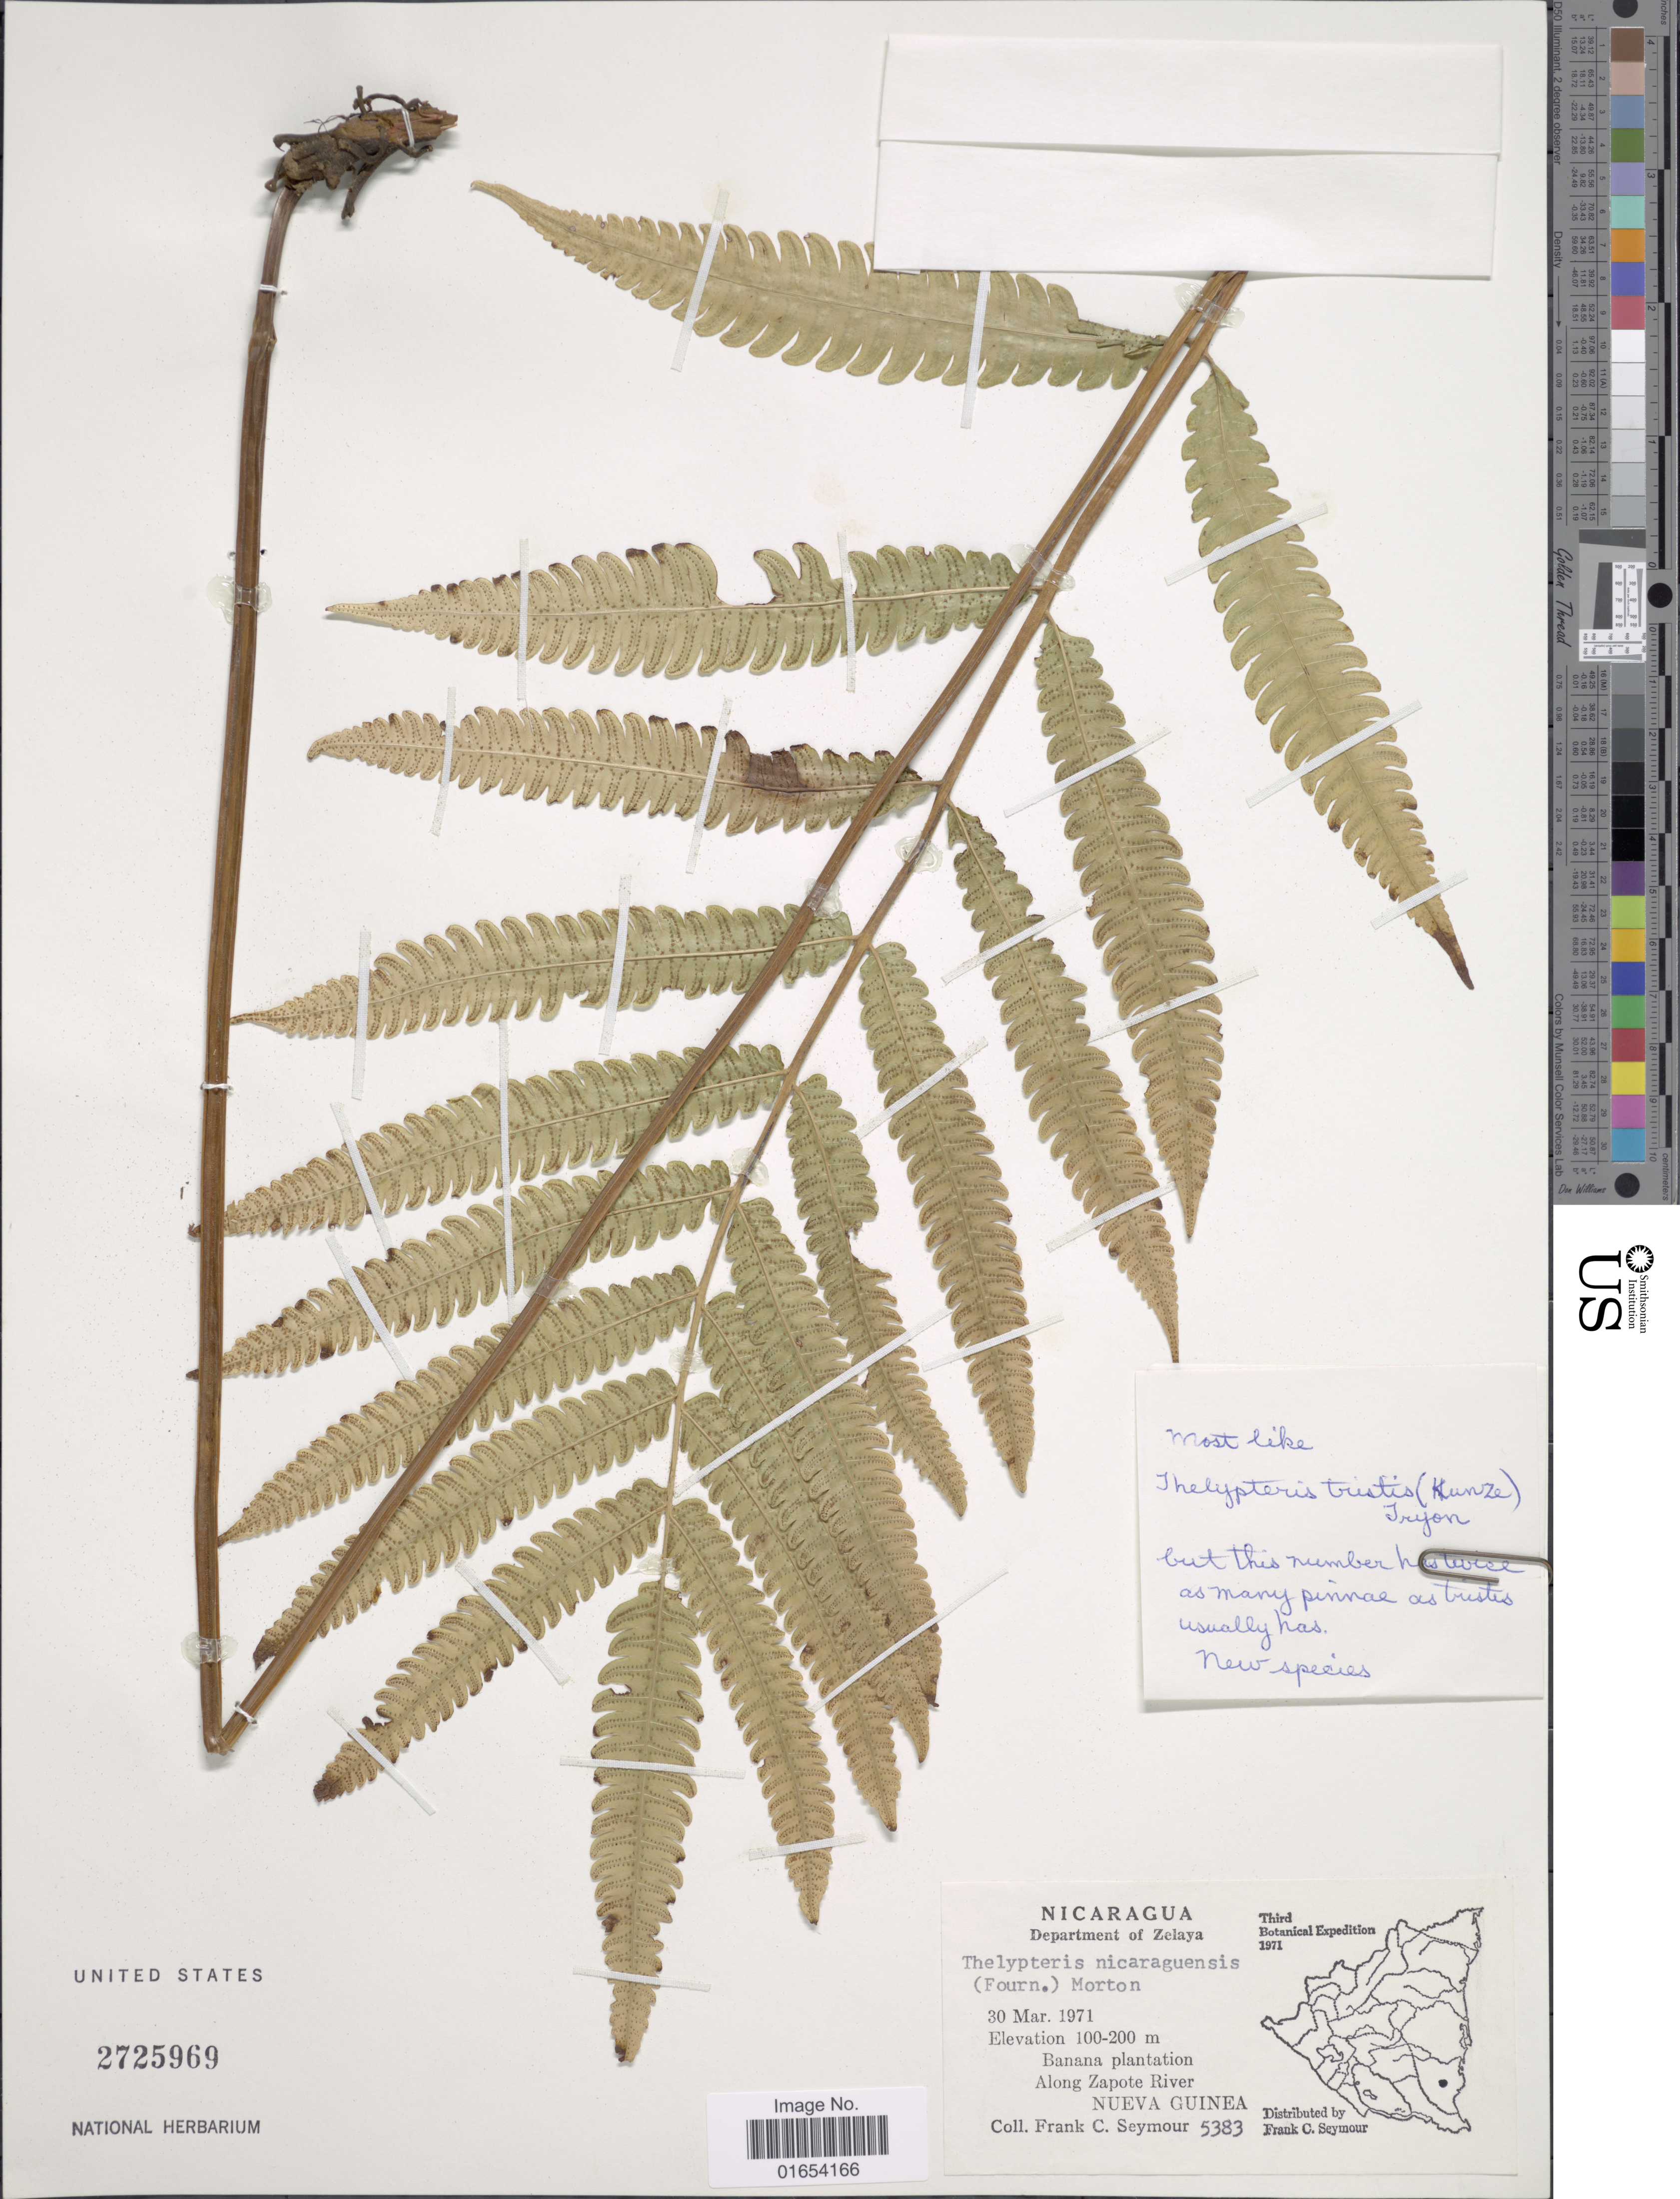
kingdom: Plantae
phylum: Tracheophyta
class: Polypodiopsida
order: Polypodiales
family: Thelypteridaceae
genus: Goniopteris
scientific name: Goniopteris nicaraguensis (C. Chr.) comb. nov., ined 2015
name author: (C. Chr.)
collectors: F. C. Seymour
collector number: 5383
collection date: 1971-03-30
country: Nicaragua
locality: Department of Zelaya, Banana Plantation, along Zapote River, Nueva Guinea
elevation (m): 100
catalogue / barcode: US 2725969